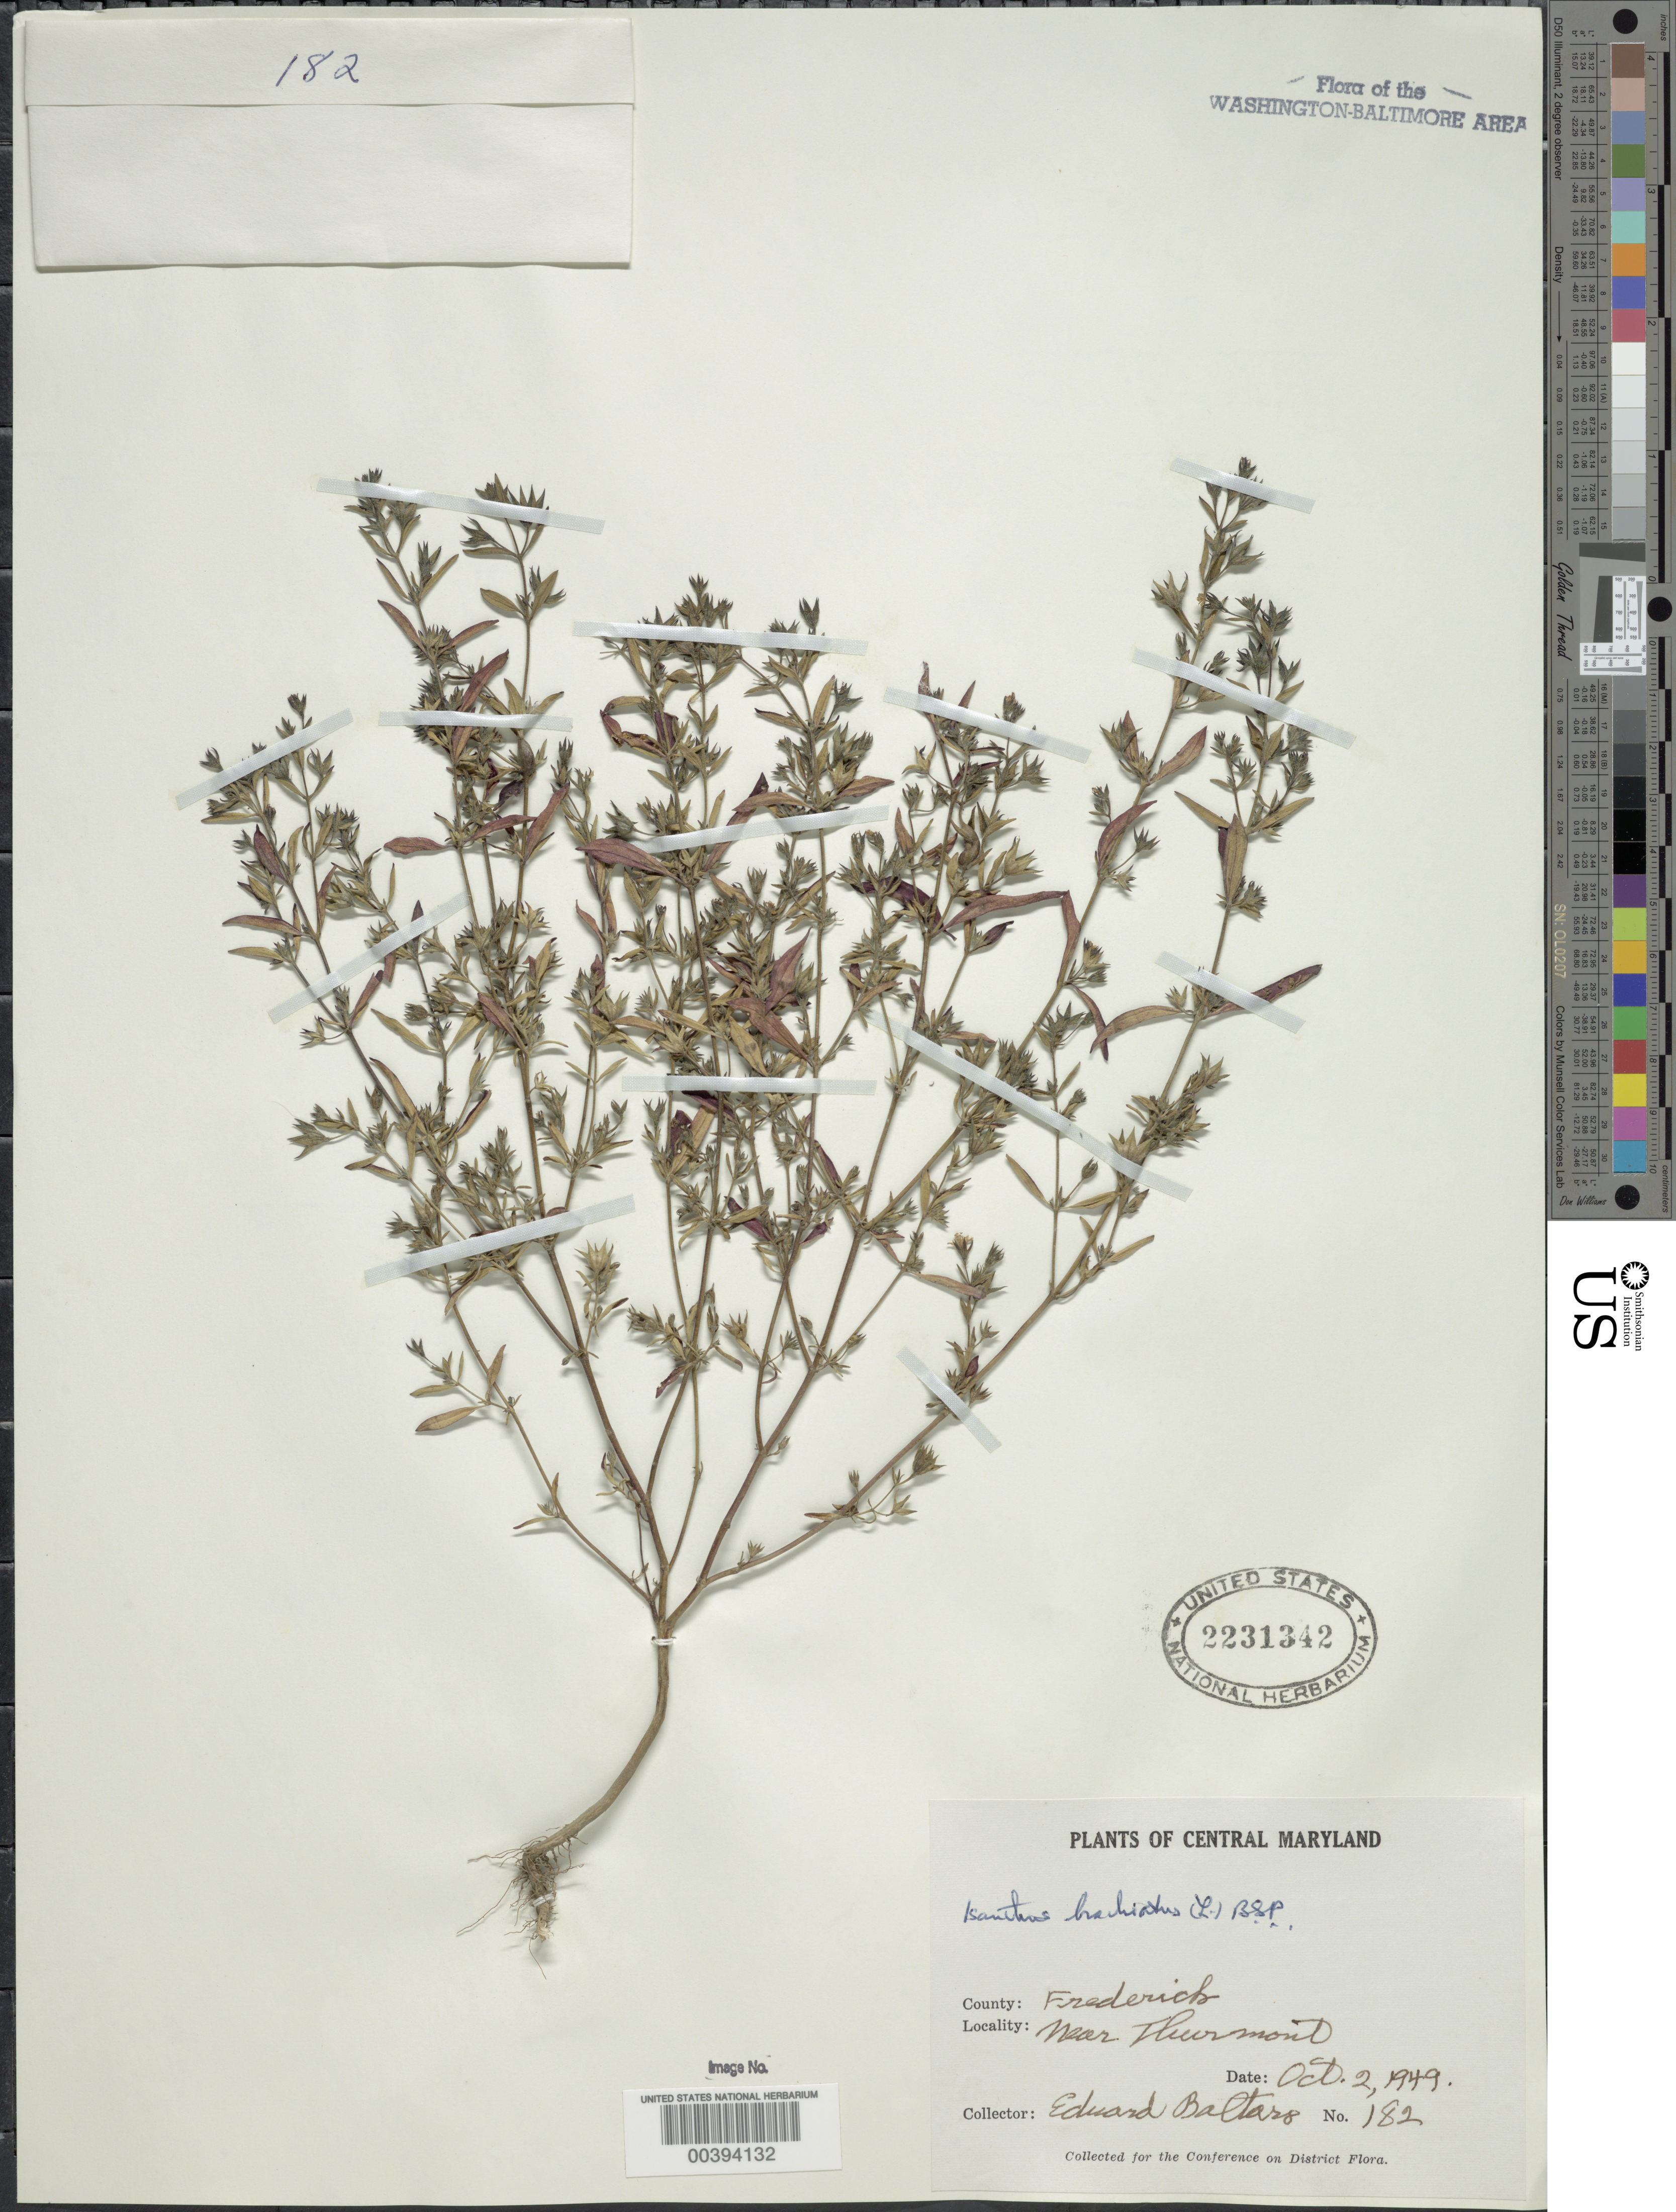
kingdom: Plantae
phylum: Tracheophyta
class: Magnoliopsida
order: Lamiales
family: Lamiaceae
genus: Isanthus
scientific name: Isanthus brachiatus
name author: (L.) Britton et al.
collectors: E. Baltars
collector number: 182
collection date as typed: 02 Oct 1949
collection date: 1949-10-02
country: United States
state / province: Maryland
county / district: Frederick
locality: Near Thurmont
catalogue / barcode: US 2231342